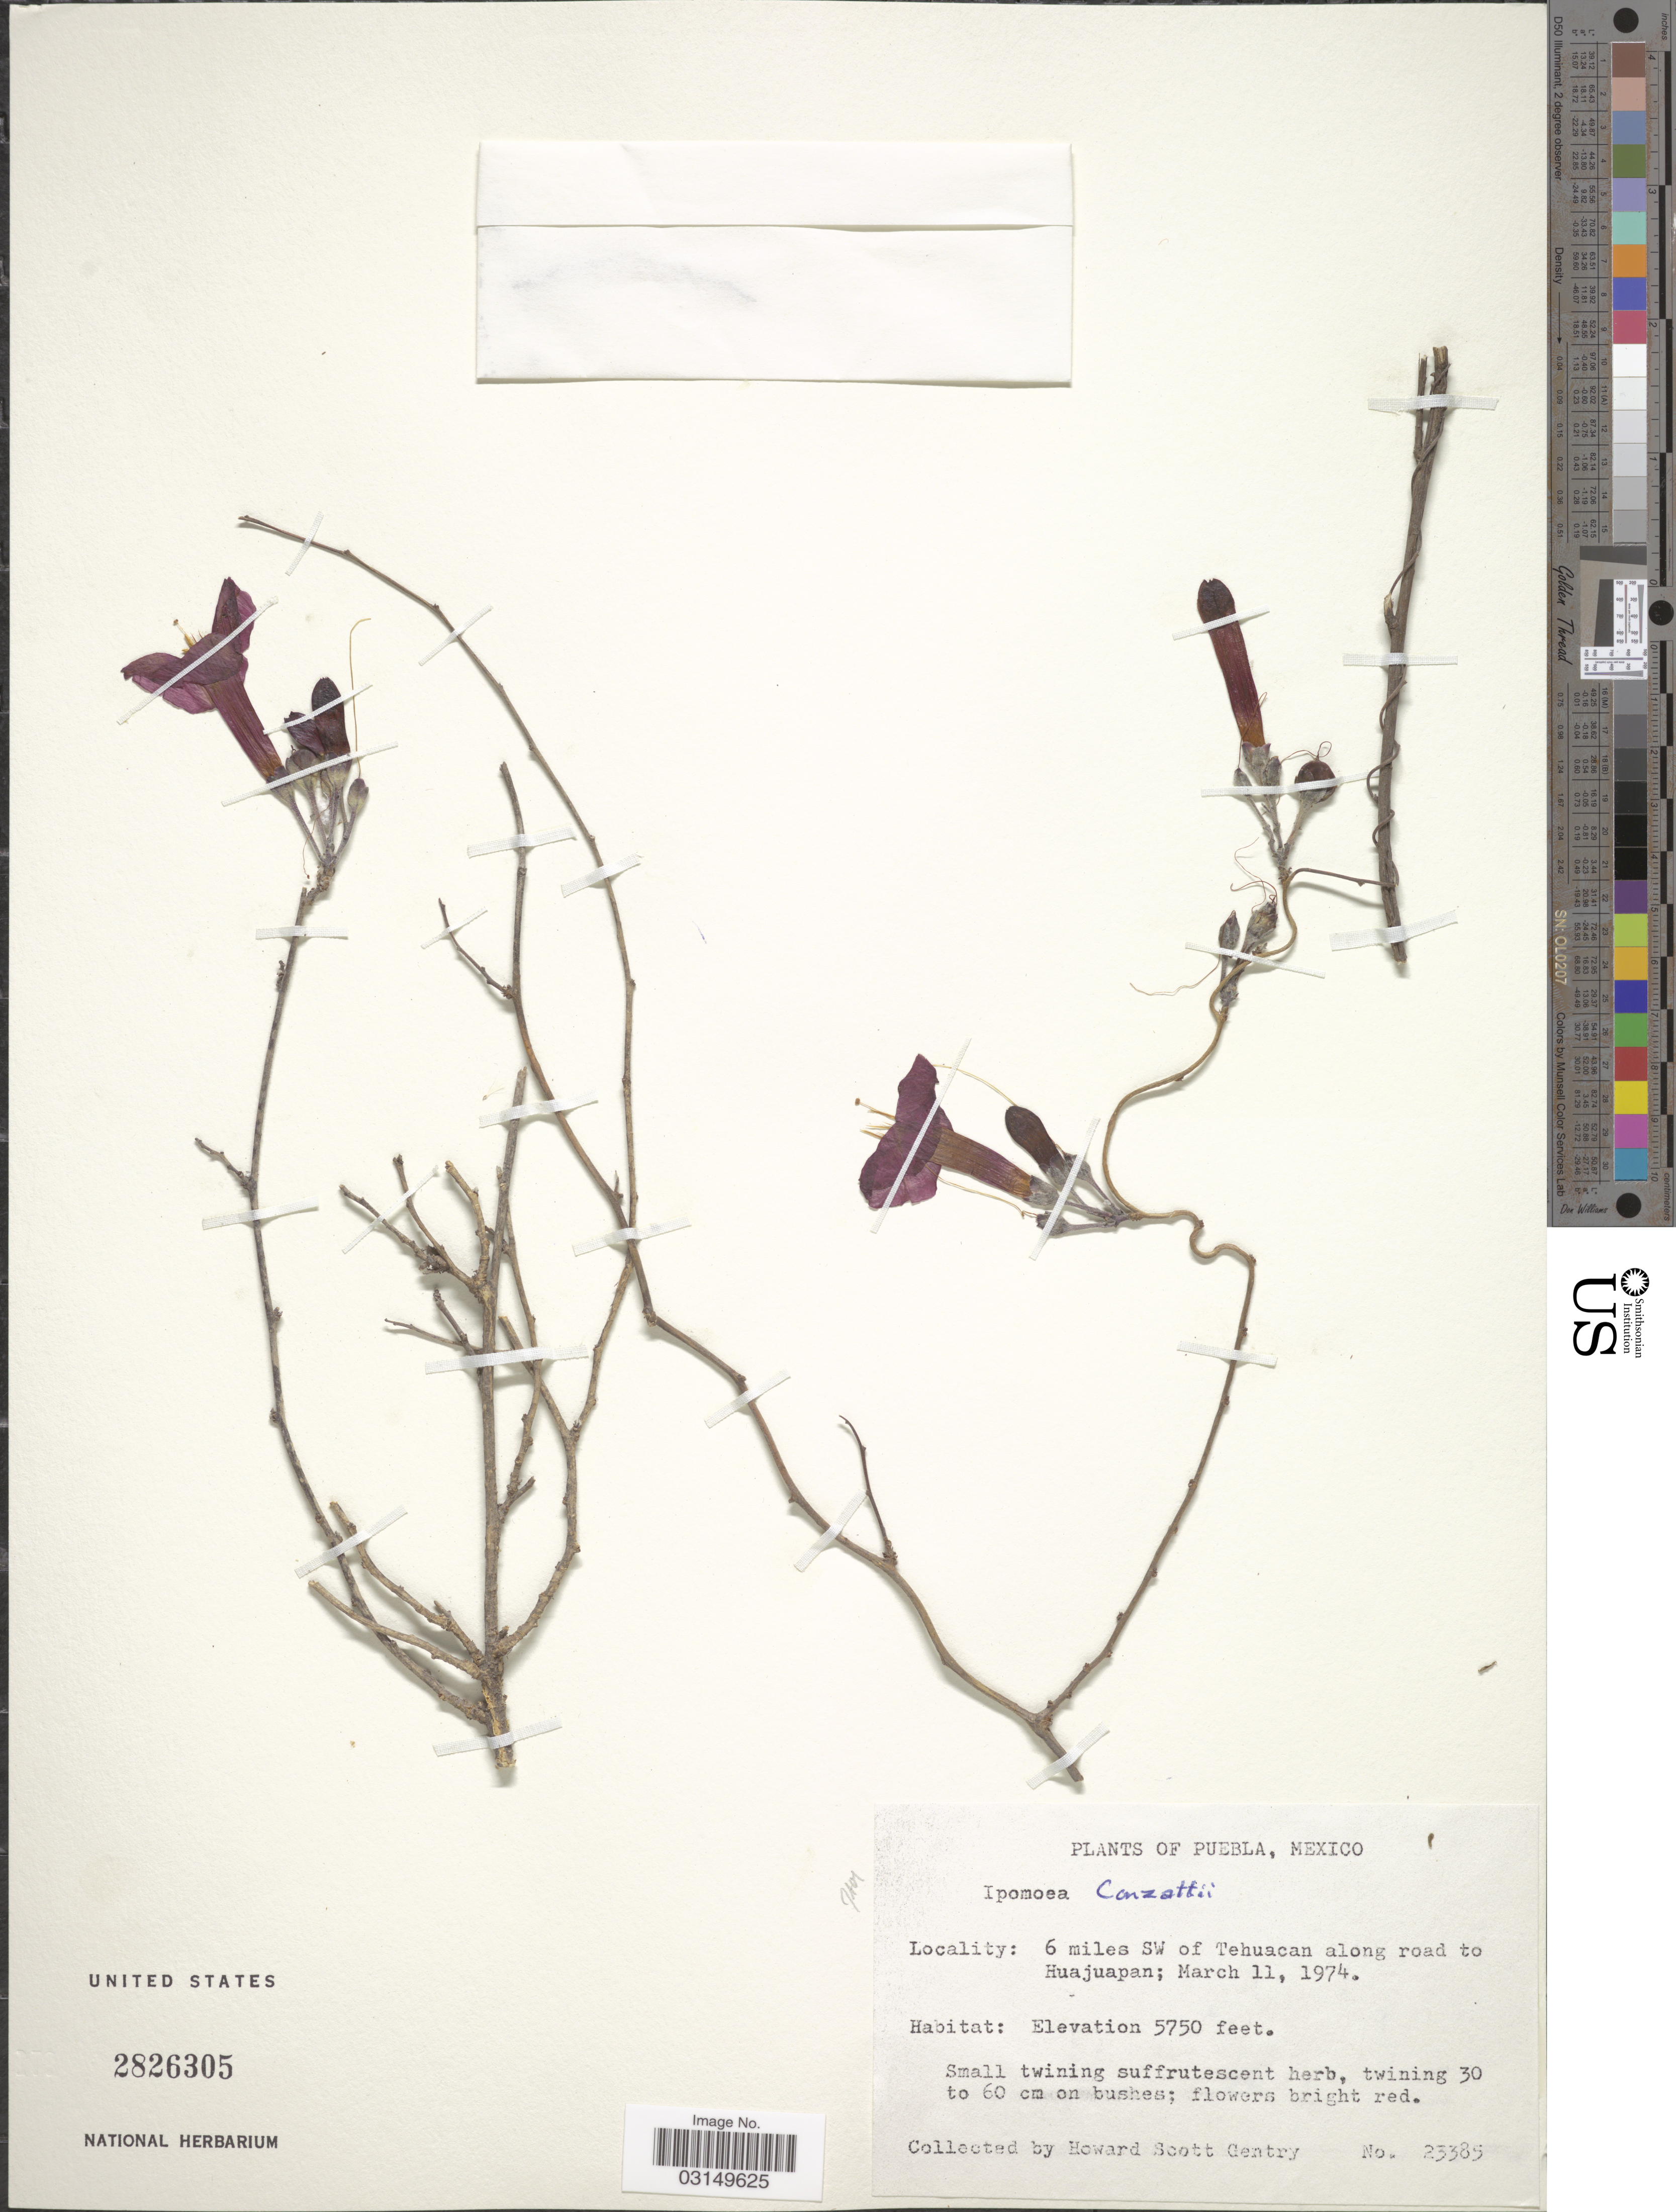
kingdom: Plantae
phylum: Tracheophyta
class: Magnoliopsida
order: Solanales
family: Convolvulaceae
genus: Ipomoea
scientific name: Ipomoea argentifolia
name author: A. Rich.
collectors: H. S. Gentry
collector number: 23385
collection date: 1974-03-11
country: Mexico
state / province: Puebla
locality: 6 miles SW of Tehuacan along road to Huajuapan.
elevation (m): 1753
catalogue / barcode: US 2826305